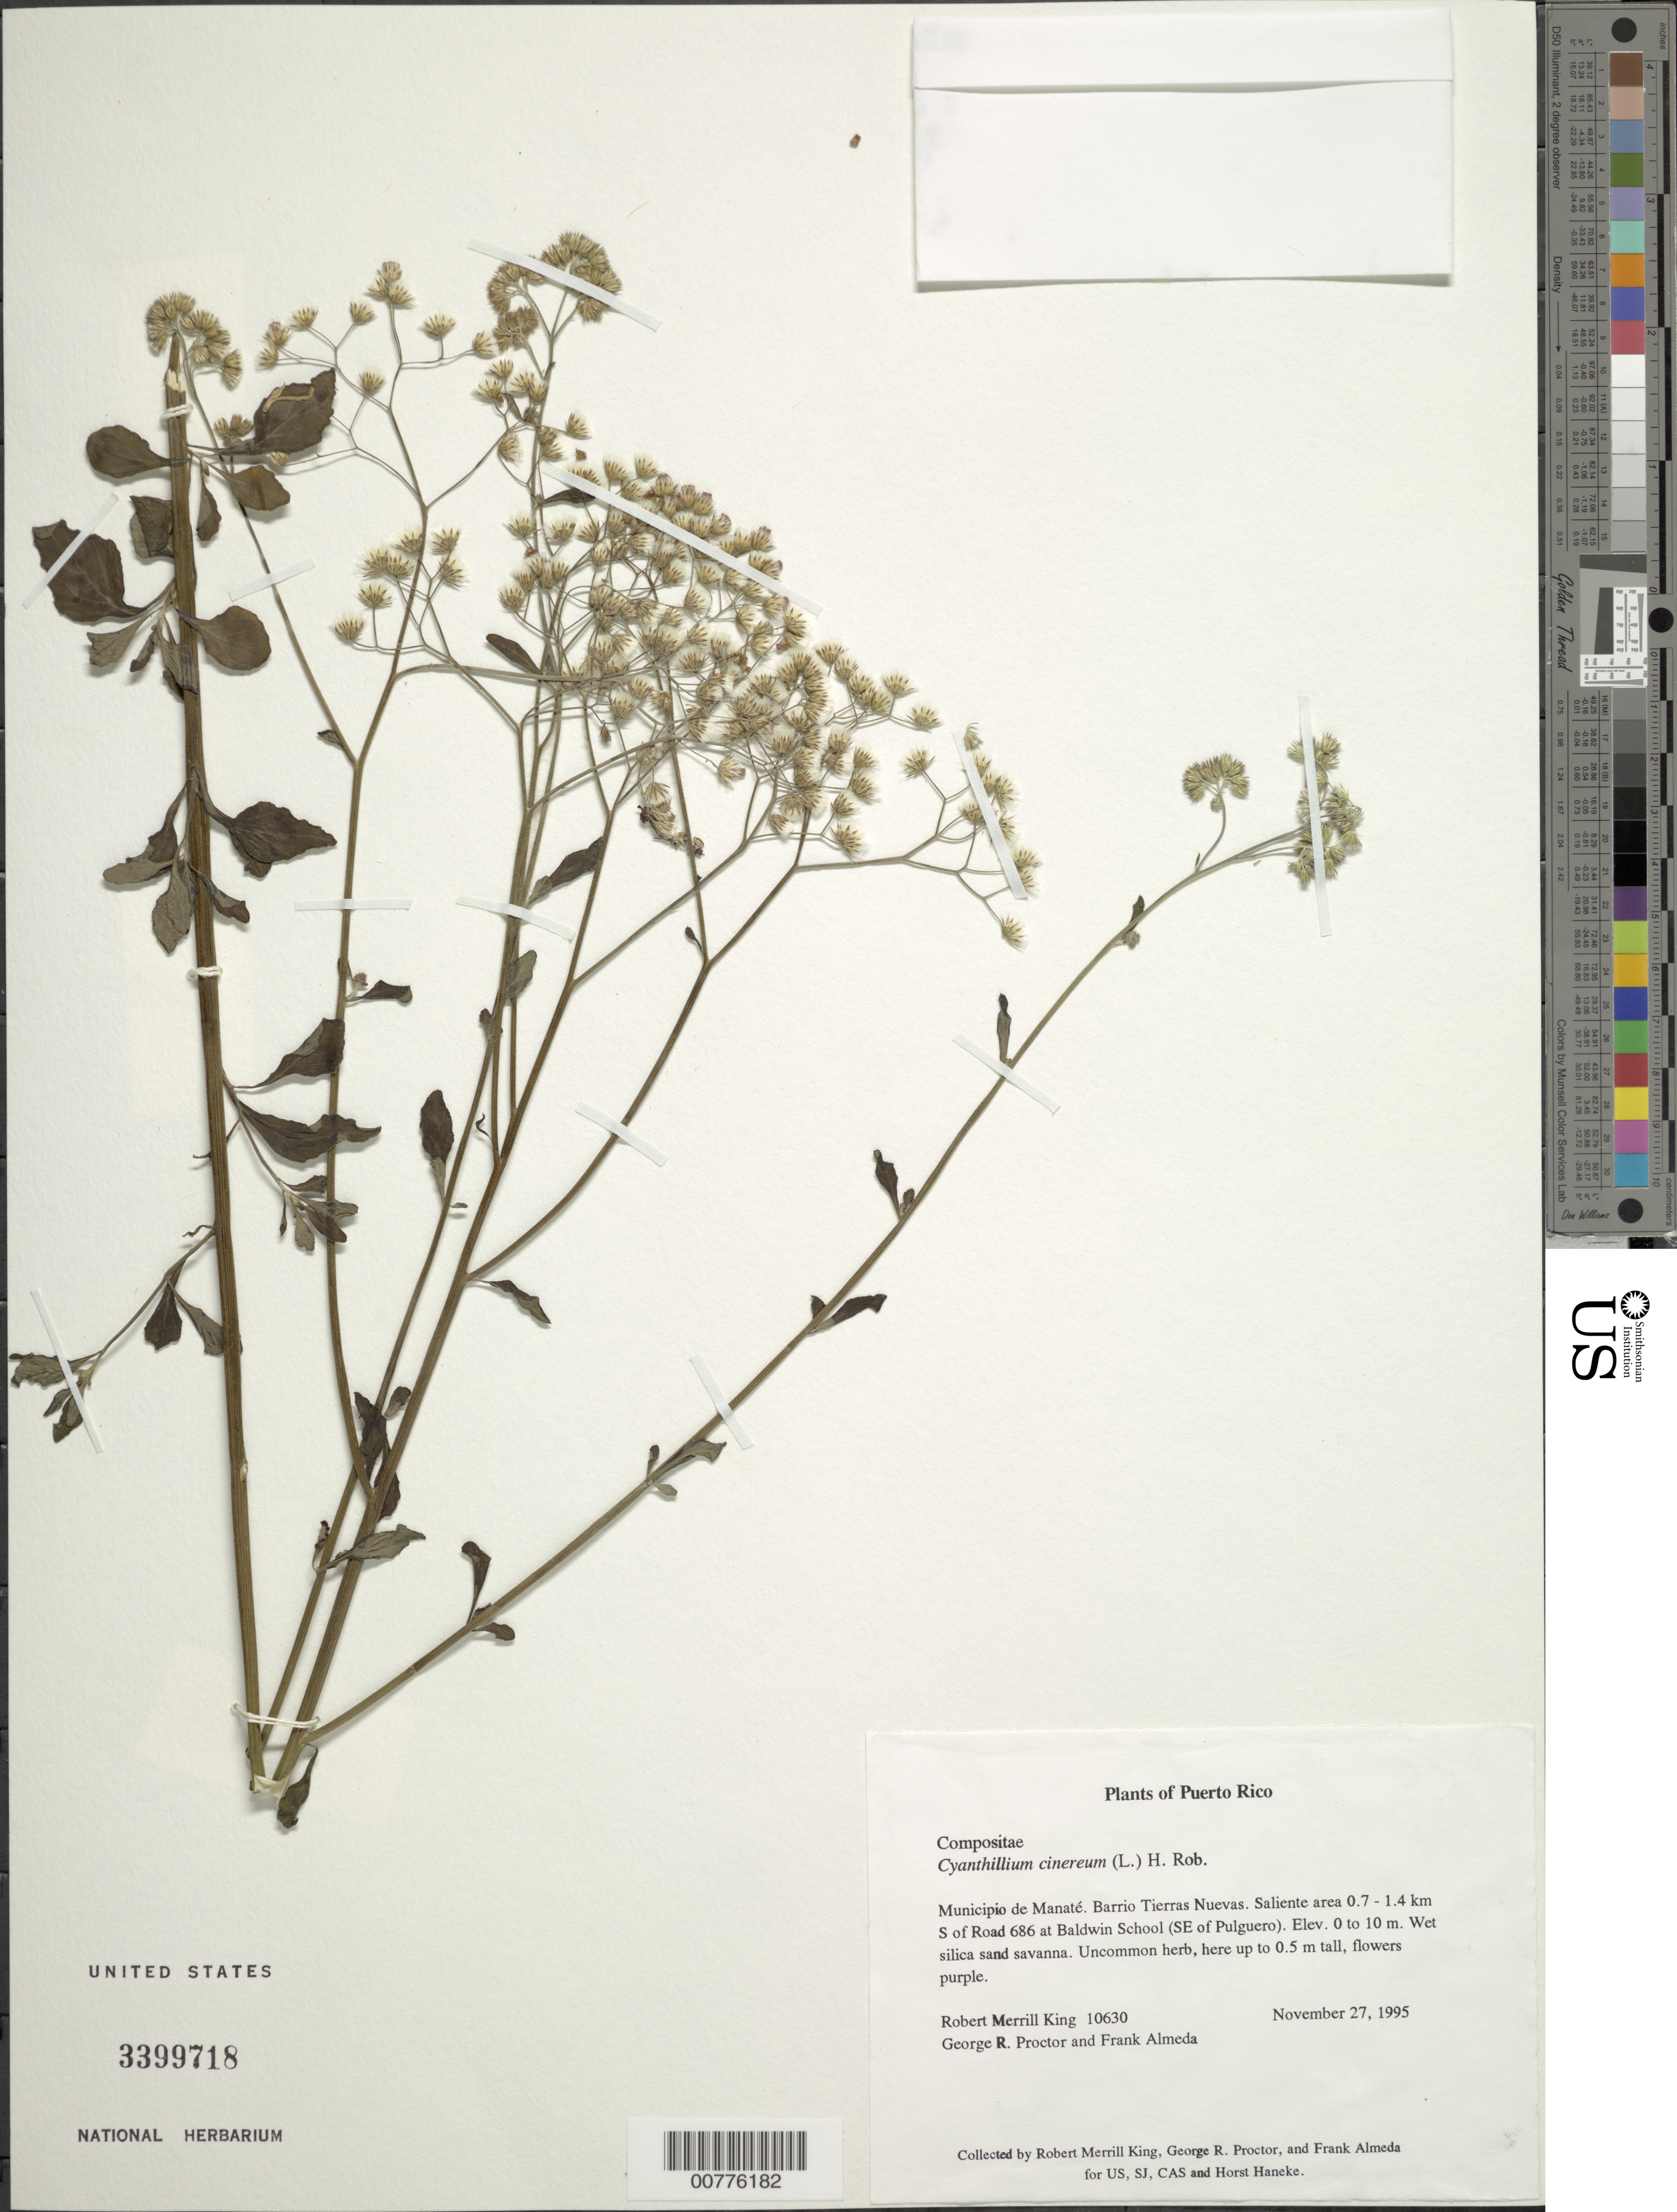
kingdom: Plantae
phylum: Tracheophyta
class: Magnoliopsida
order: Asterales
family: Asteraceae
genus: Cyanthillium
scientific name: Cyanthillium cinereum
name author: (L.) H. Rob.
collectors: R. M. King, G. R. Proctor & F. Almeda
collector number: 10630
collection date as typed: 27 Nov 1995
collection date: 1995-11-27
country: Puerto Rico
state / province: Manatí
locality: Municipio de Manati. Barrio Tierras Nuevas. Saliente area 0.7-1.4 Km S of Road 686 at Baldwin School (SE of Pulguero)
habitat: Wet silica sand savana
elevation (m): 0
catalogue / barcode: US 3399718